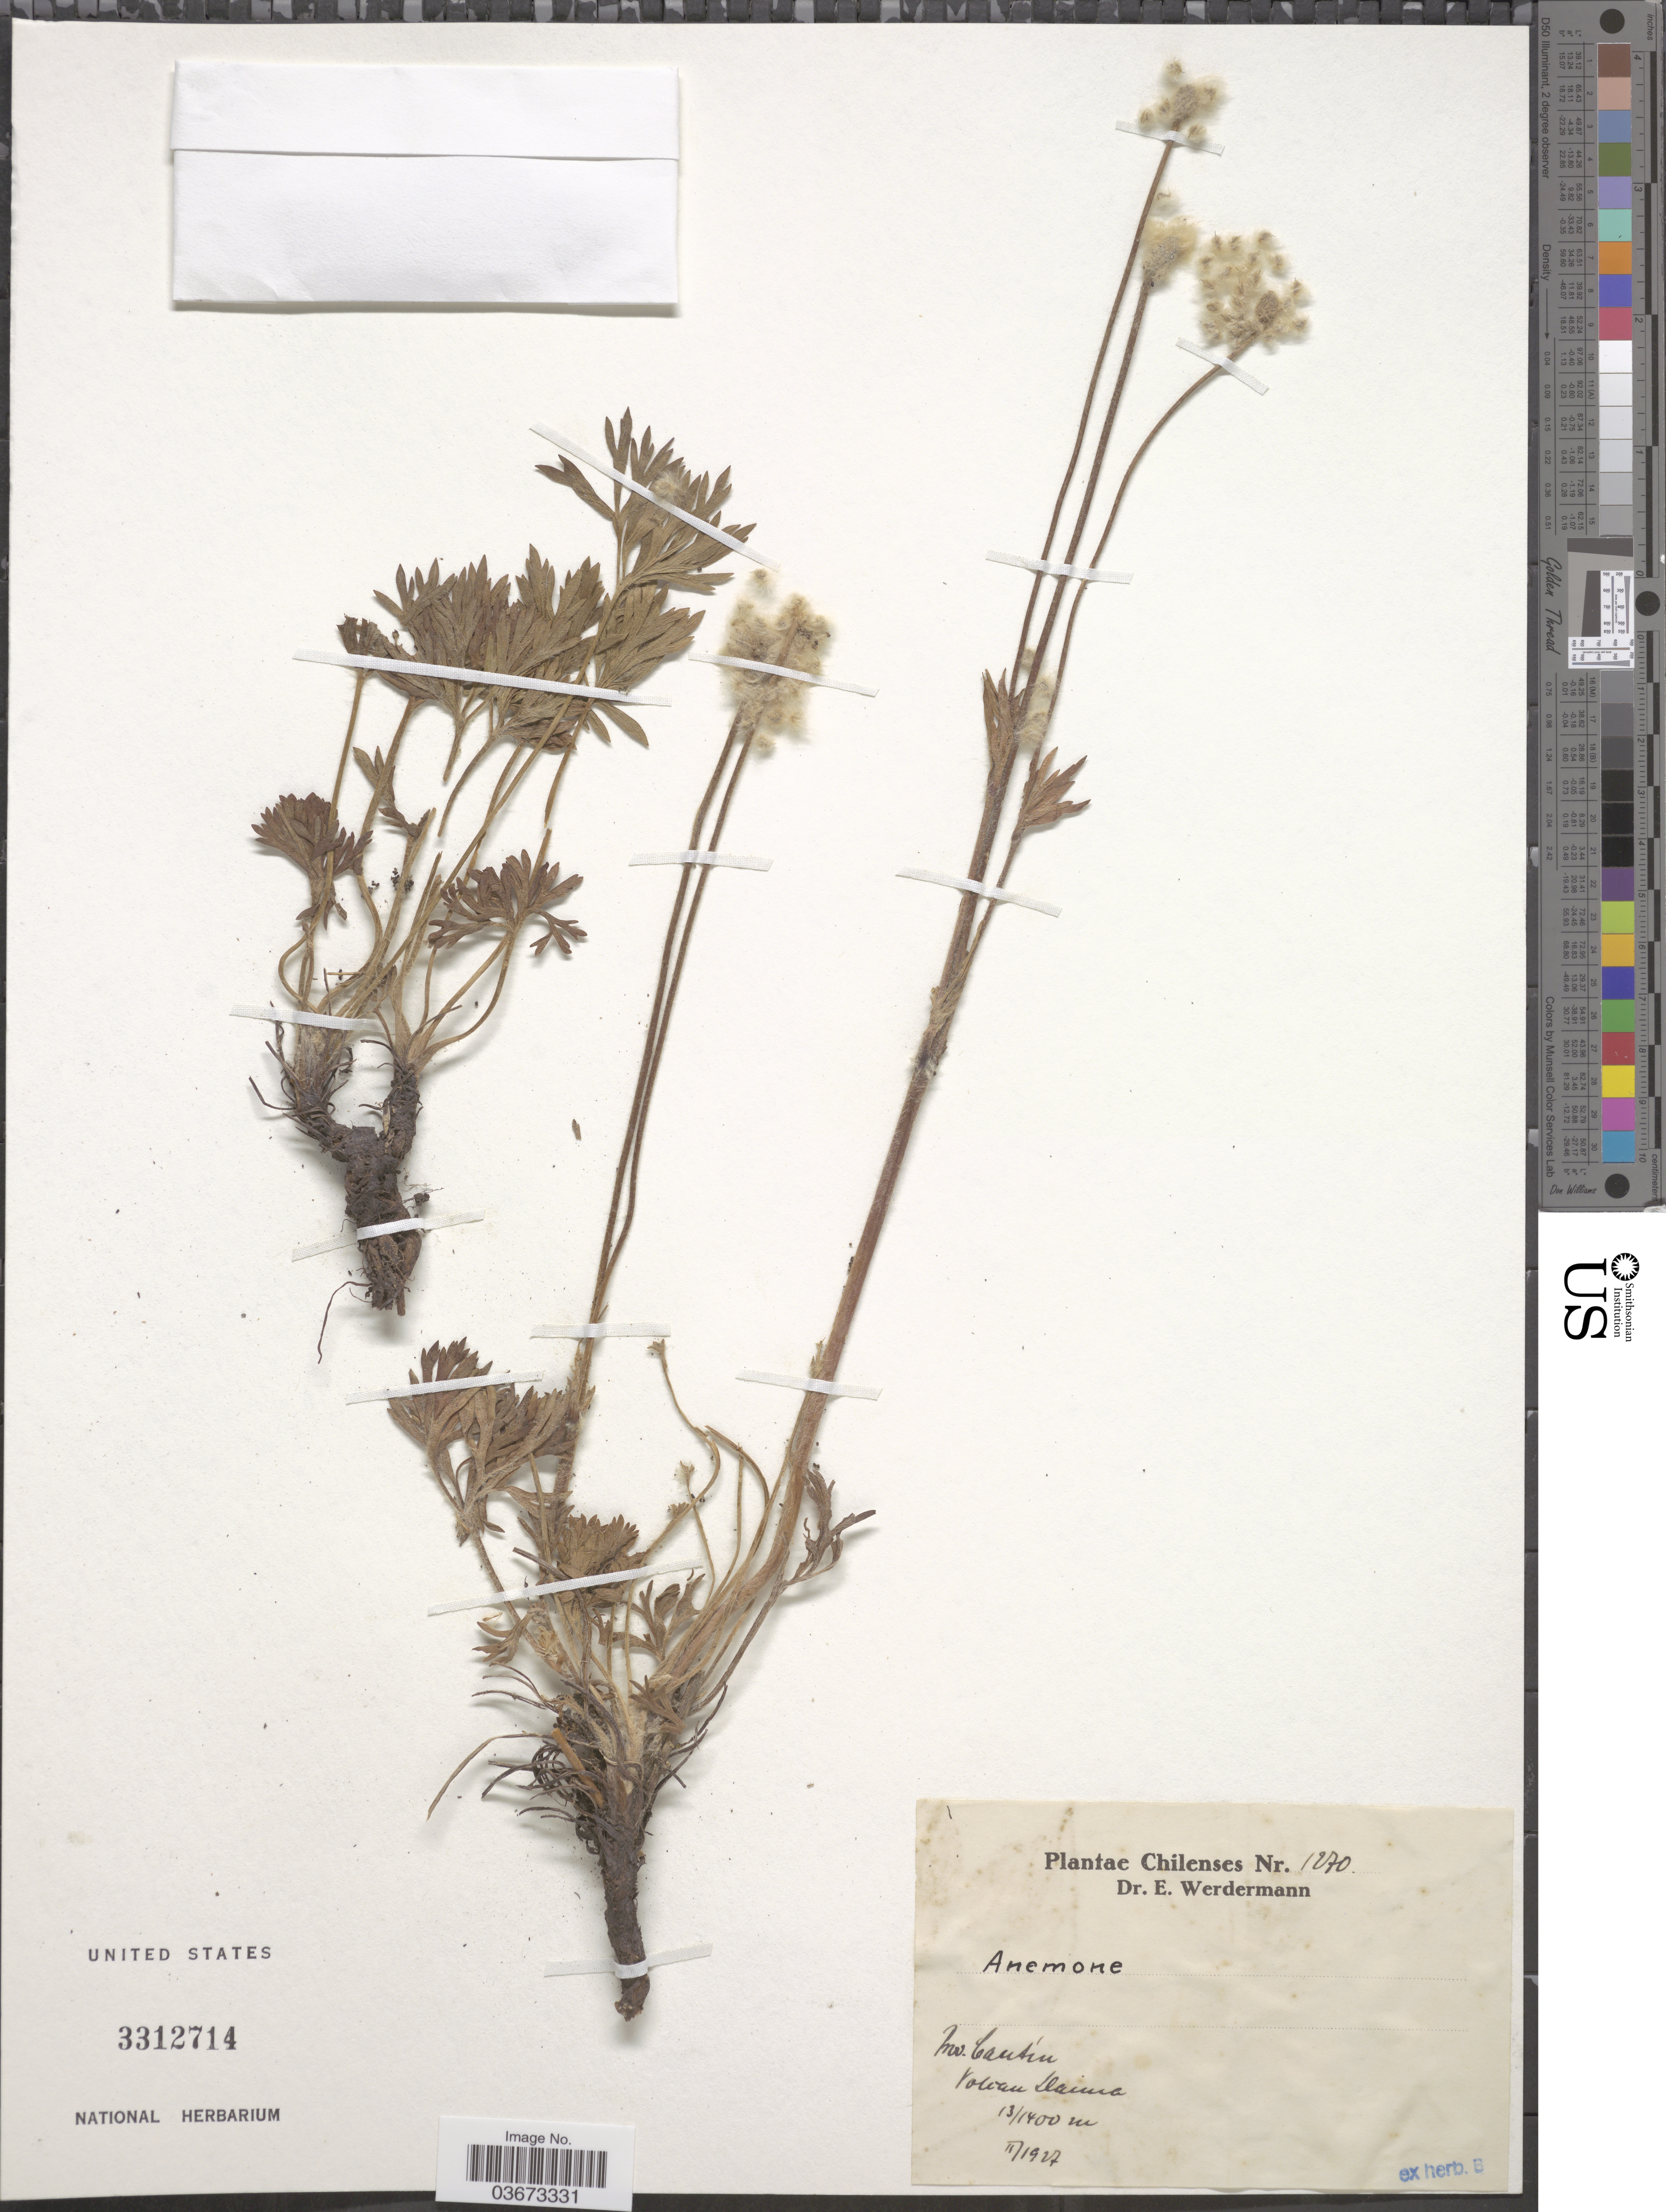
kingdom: Plantae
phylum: Tracheophyta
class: Magnoliopsida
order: Ranunculales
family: Ranunculaceae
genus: Anemone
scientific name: Anemone sp.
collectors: E. Werdermann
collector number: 1270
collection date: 1927-02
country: Chile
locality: Prov. Cautín. Volcan Llaima.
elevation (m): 1300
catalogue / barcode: US 3312714